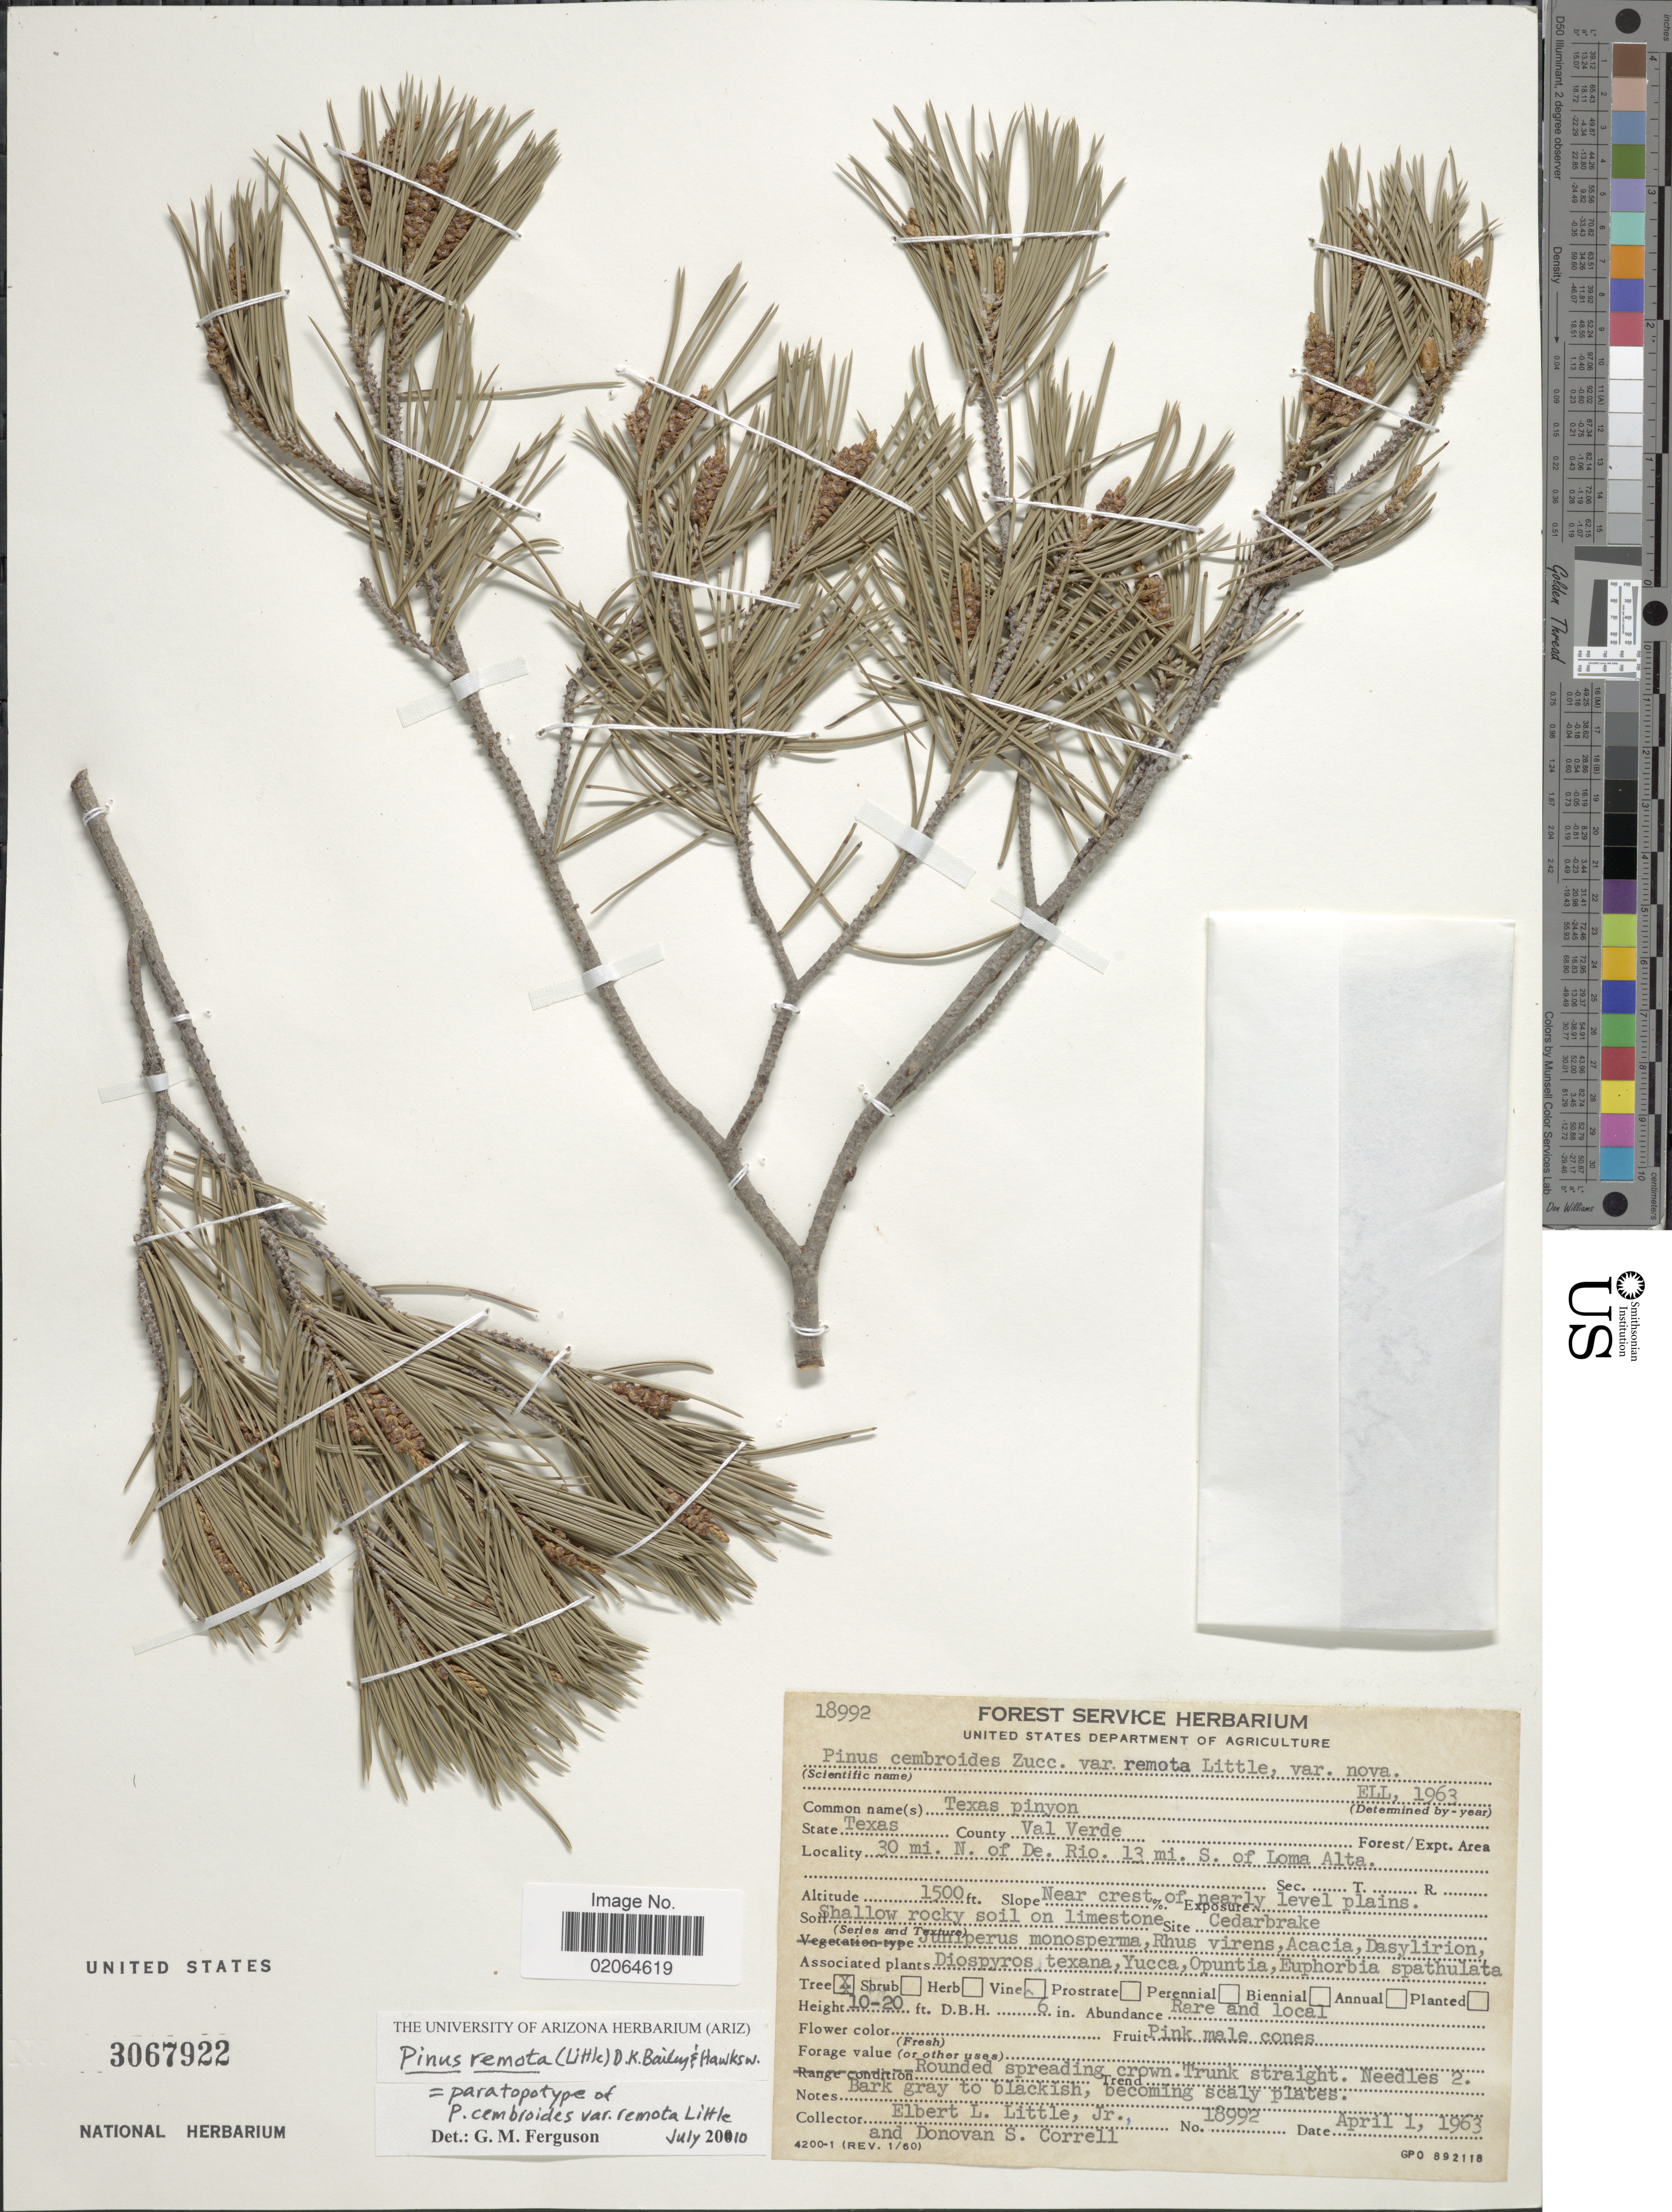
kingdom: Plantae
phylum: Tracheophyta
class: Pinopsida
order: Pinales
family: Pinaceae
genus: Pinus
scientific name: Pinus remota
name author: (Little) D.K. Bailey & D. Hawksw.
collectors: E. L. Little & D. S. Correll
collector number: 18992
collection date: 1963-04-01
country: United States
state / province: Texas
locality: State Texas, County Val Verde, 30 mi. N. of Del Rio. 13 mi. S. of Loma Alta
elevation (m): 457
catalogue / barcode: US 3067922